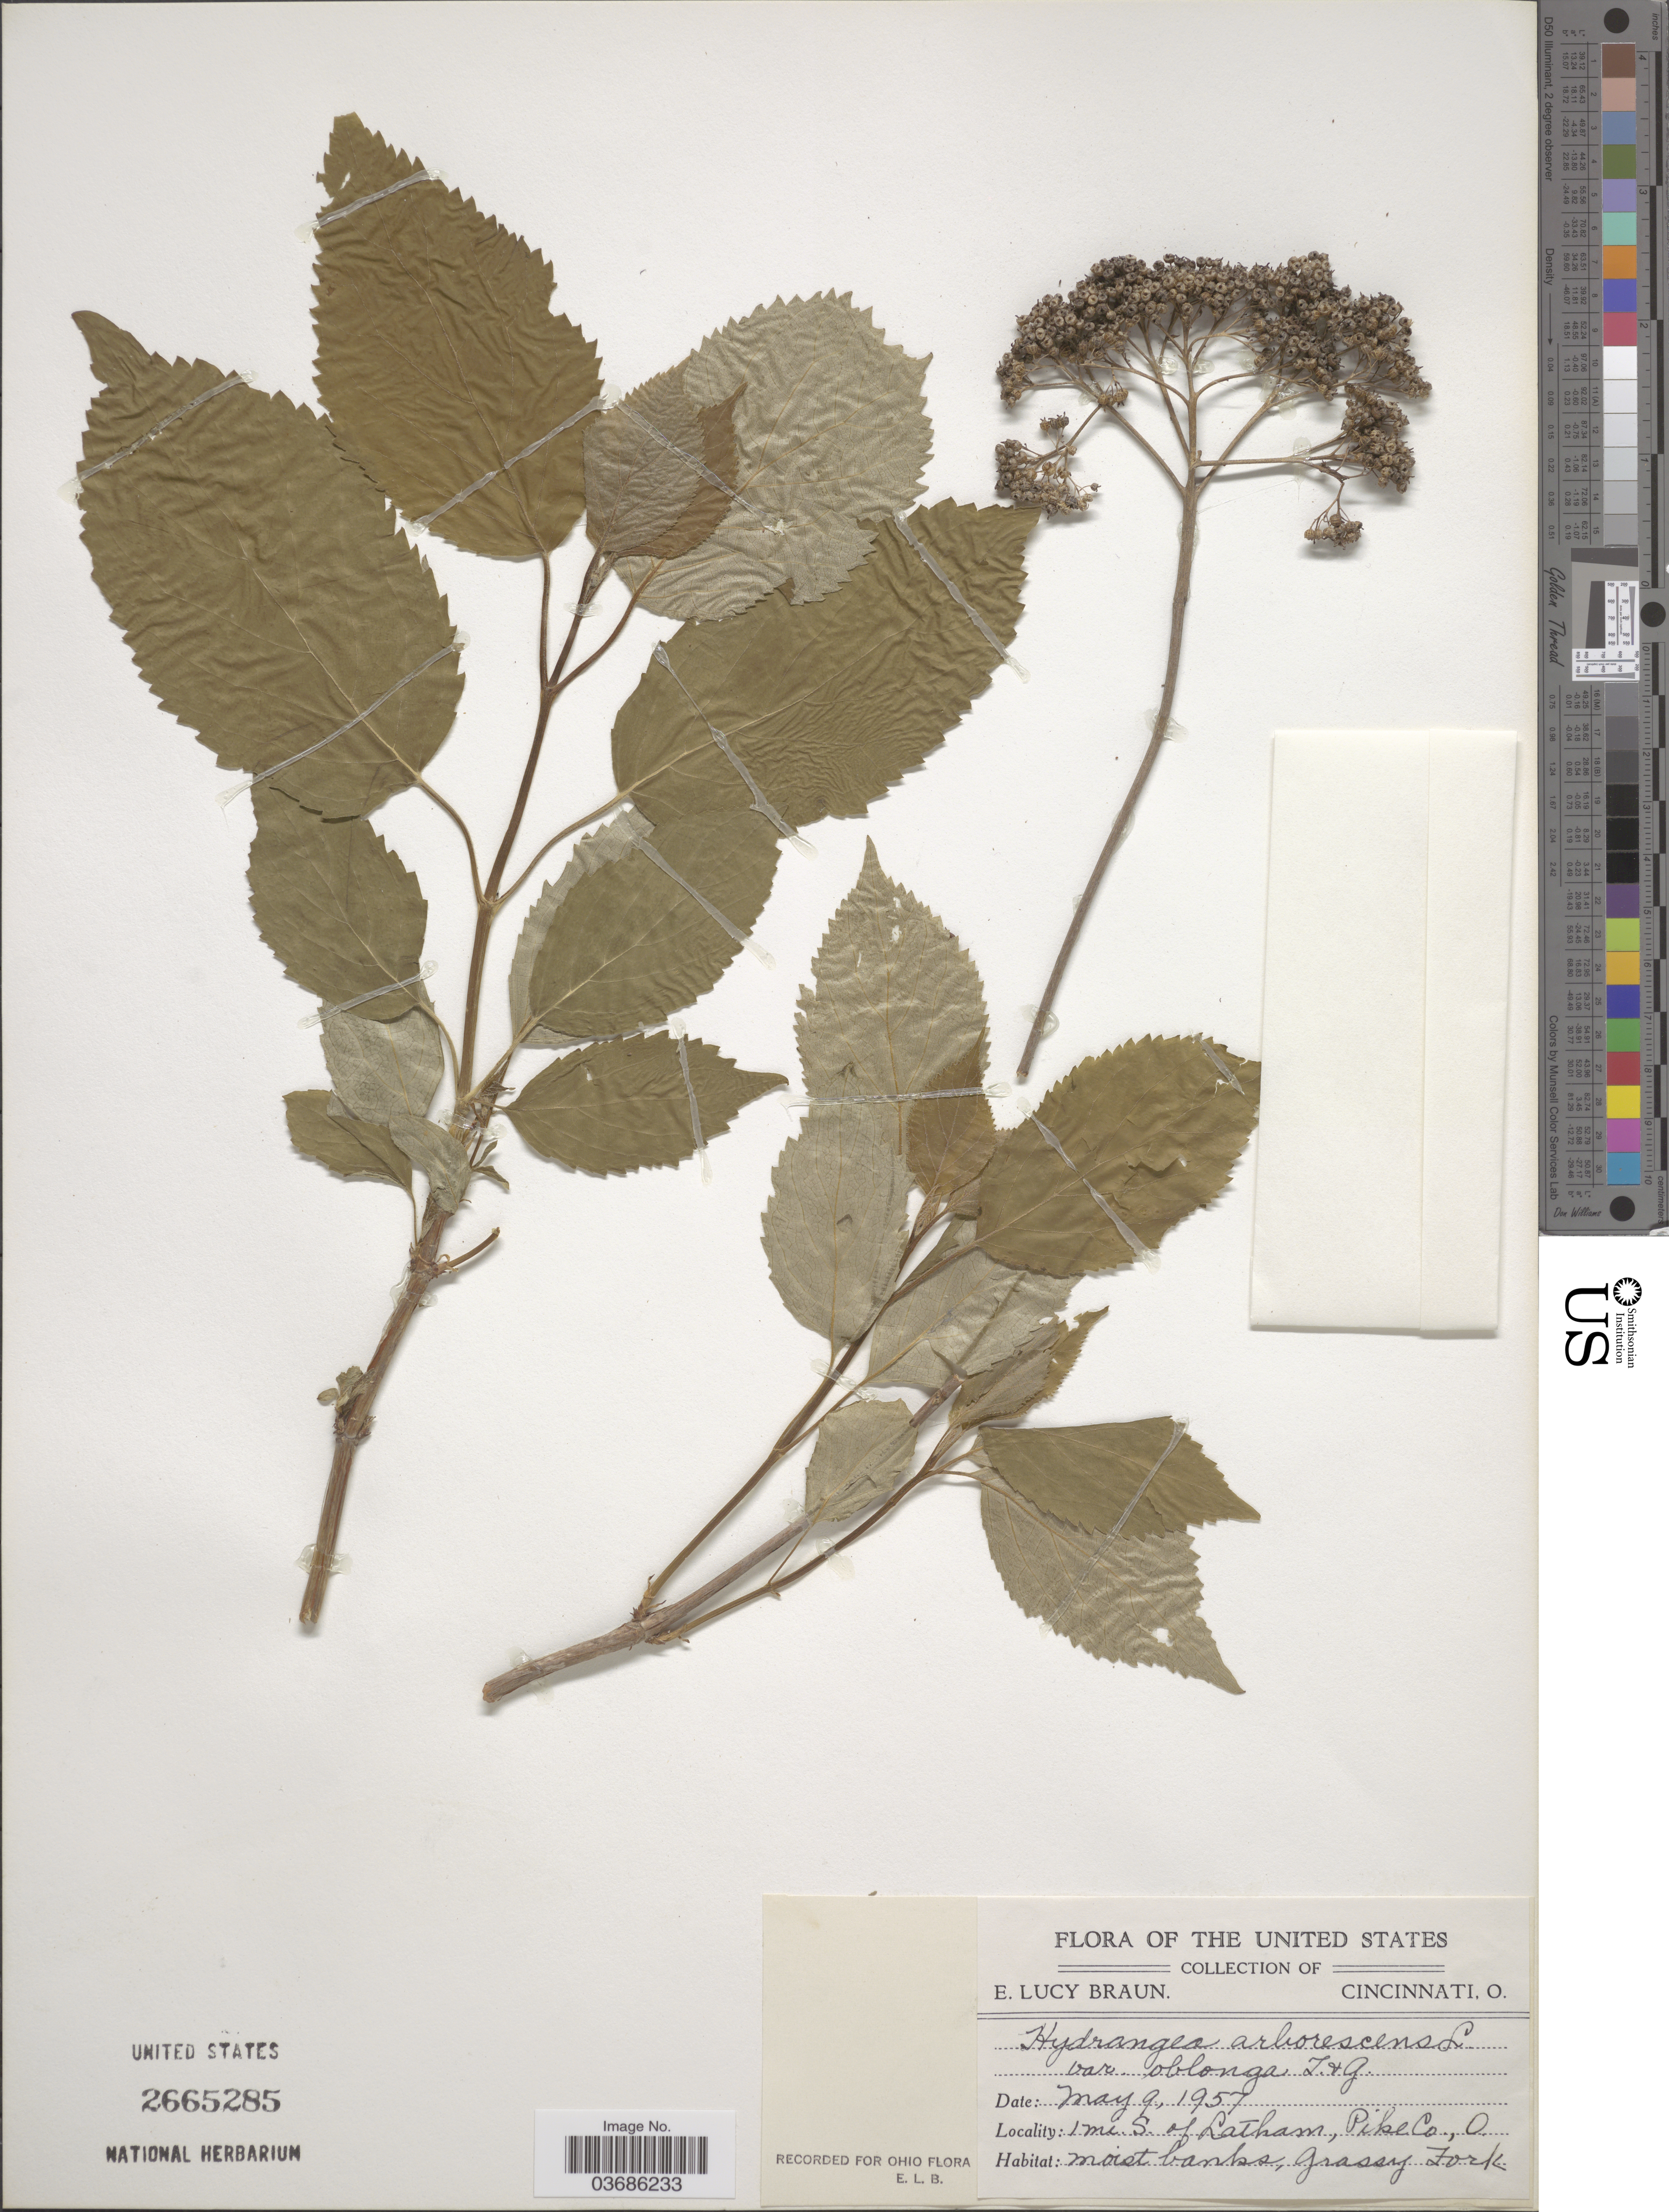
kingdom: Plantae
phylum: Tracheophyta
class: Magnoliopsida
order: Cornales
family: Hydrangeaceae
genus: Hydrangea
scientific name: Hydrangea arborescens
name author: L.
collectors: E. L. Braun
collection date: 1957-05-09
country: United States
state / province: Ohio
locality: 1 mi. S. of Latham, Pike Co. Grassy Fork.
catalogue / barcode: US 2665285